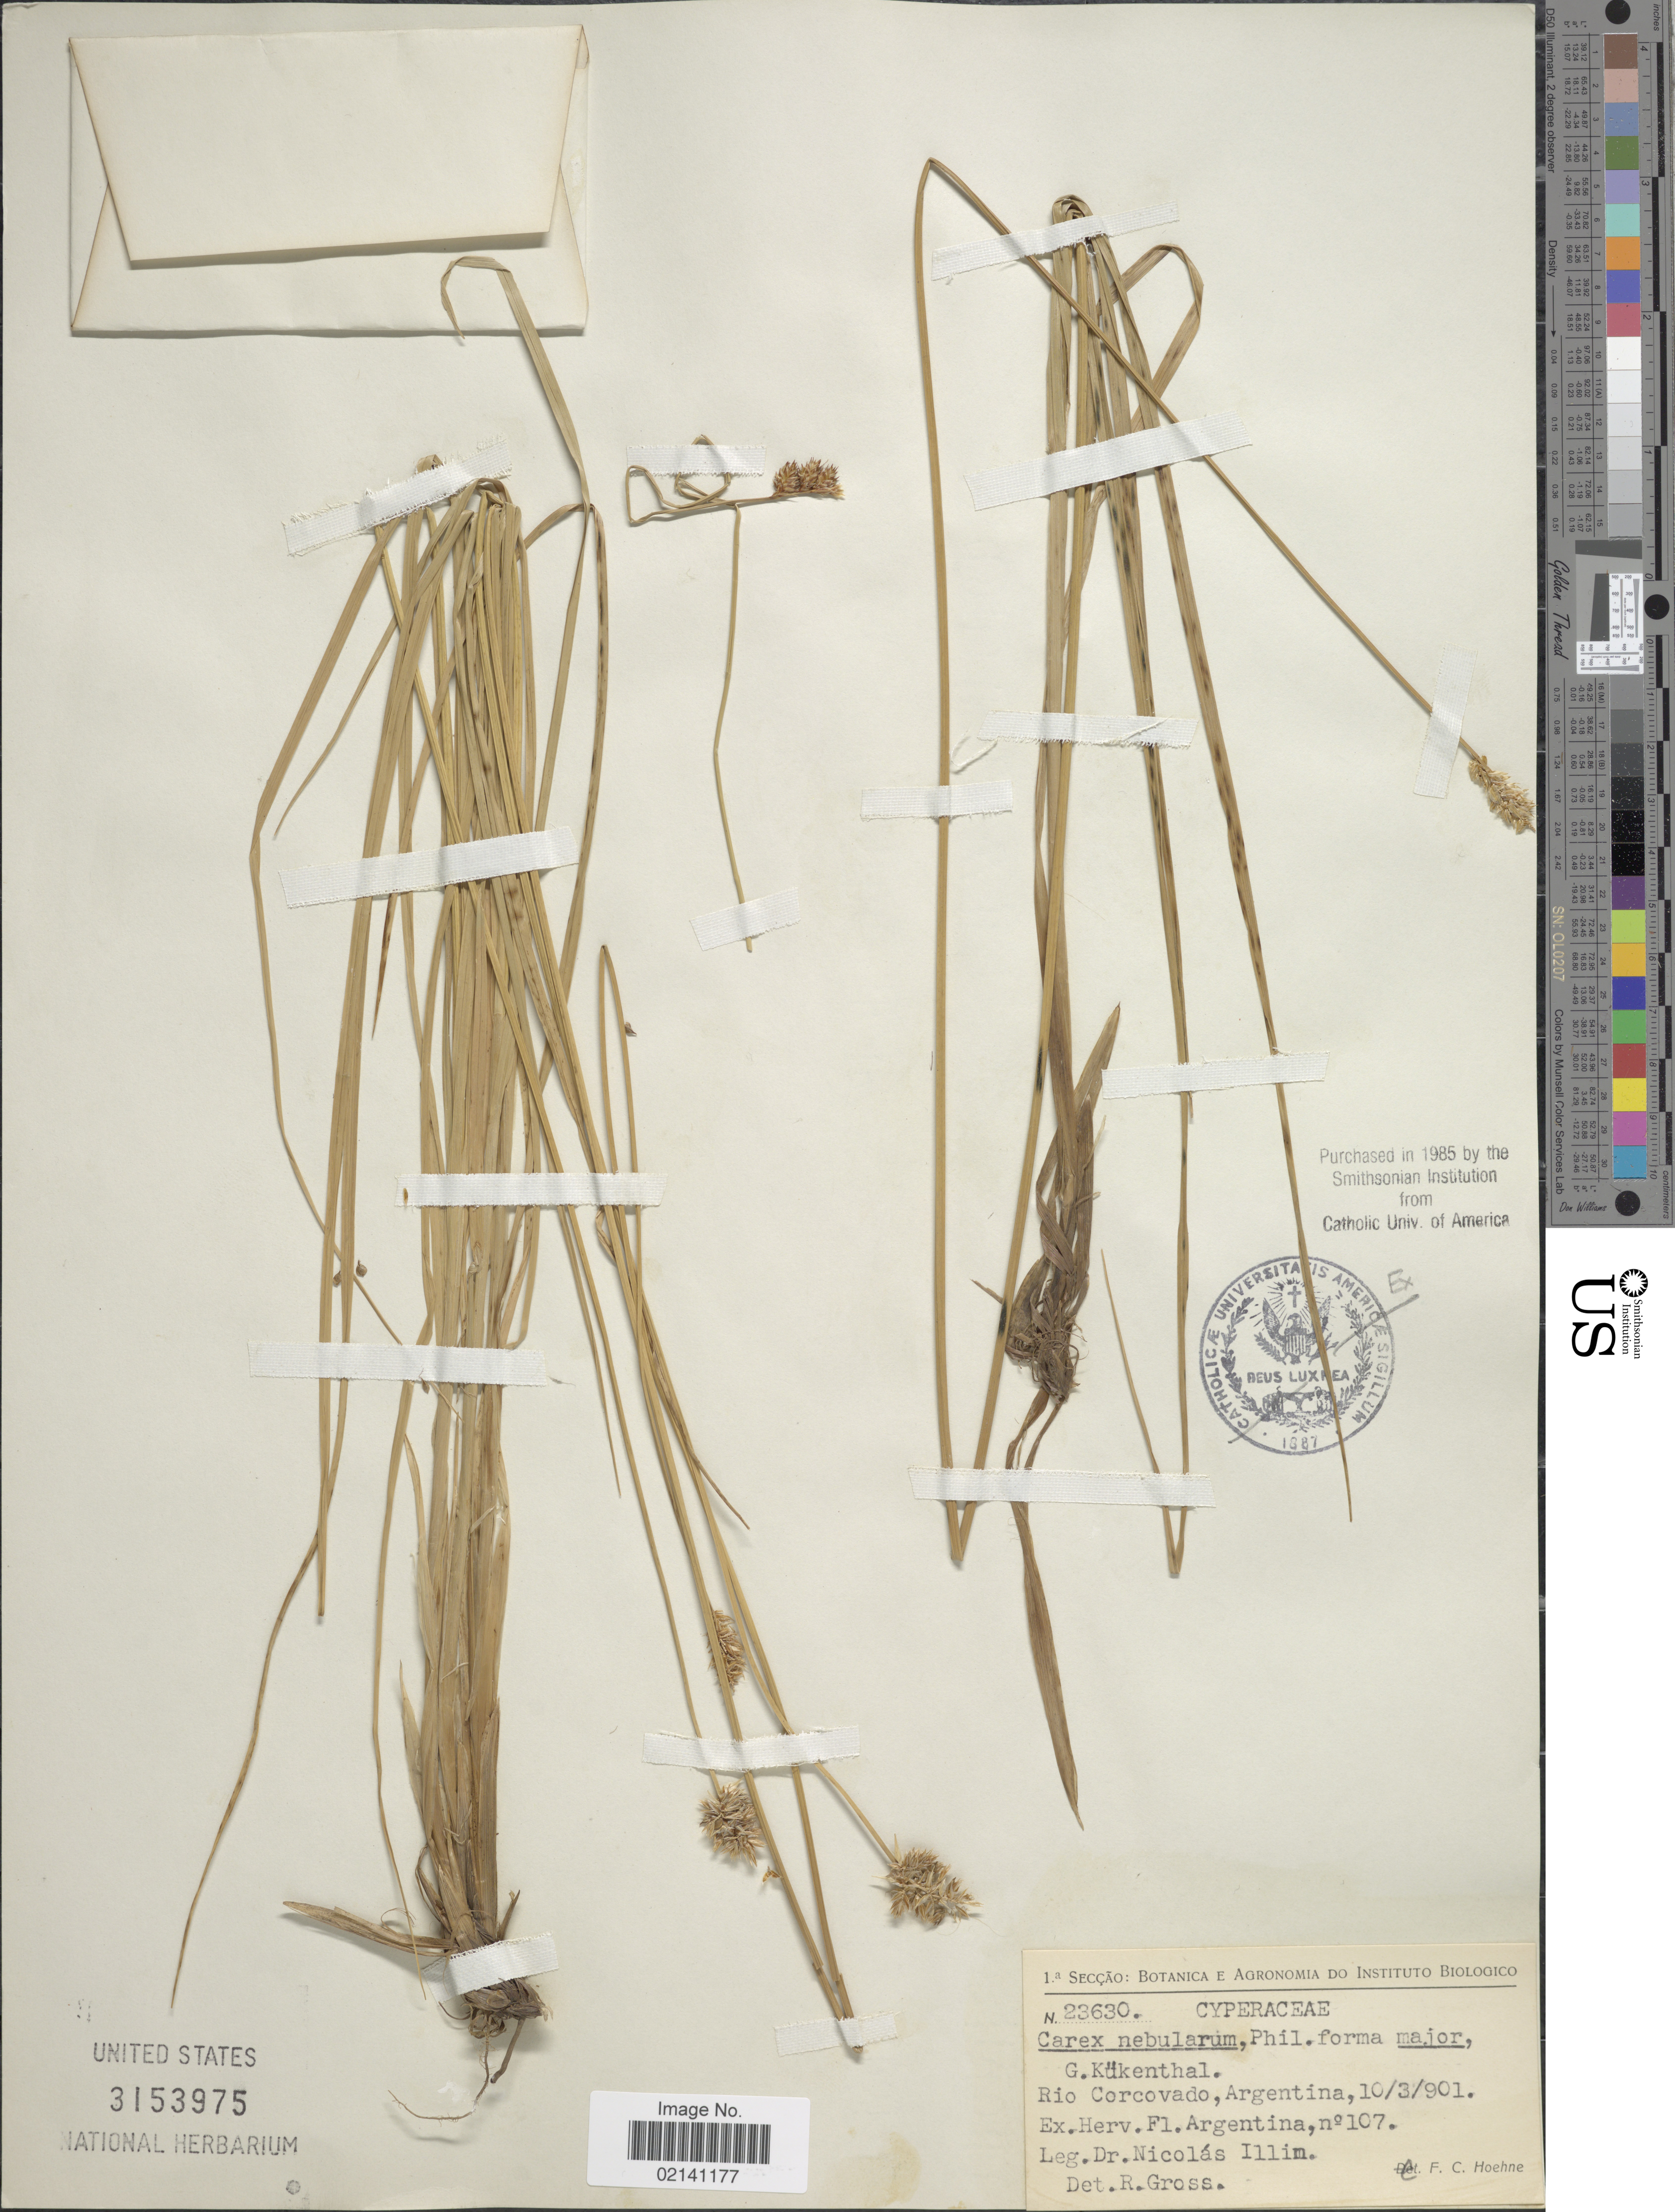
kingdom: Plantae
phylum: Tracheophyta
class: Liliopsida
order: Poales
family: Cyperaceae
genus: Carex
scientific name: Carex hypoleucos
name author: É. Desv.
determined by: Jimnéz-Mejias, Pedro, (UPOS), Universidad Pablo de Olavide (SPAIN)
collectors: N. Illin & F. C. Hoehne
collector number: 23630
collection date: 1901-03-10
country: Argentina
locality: Rio Corcovado, Ex. Herv. Fl. Argentina.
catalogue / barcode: US 3153975